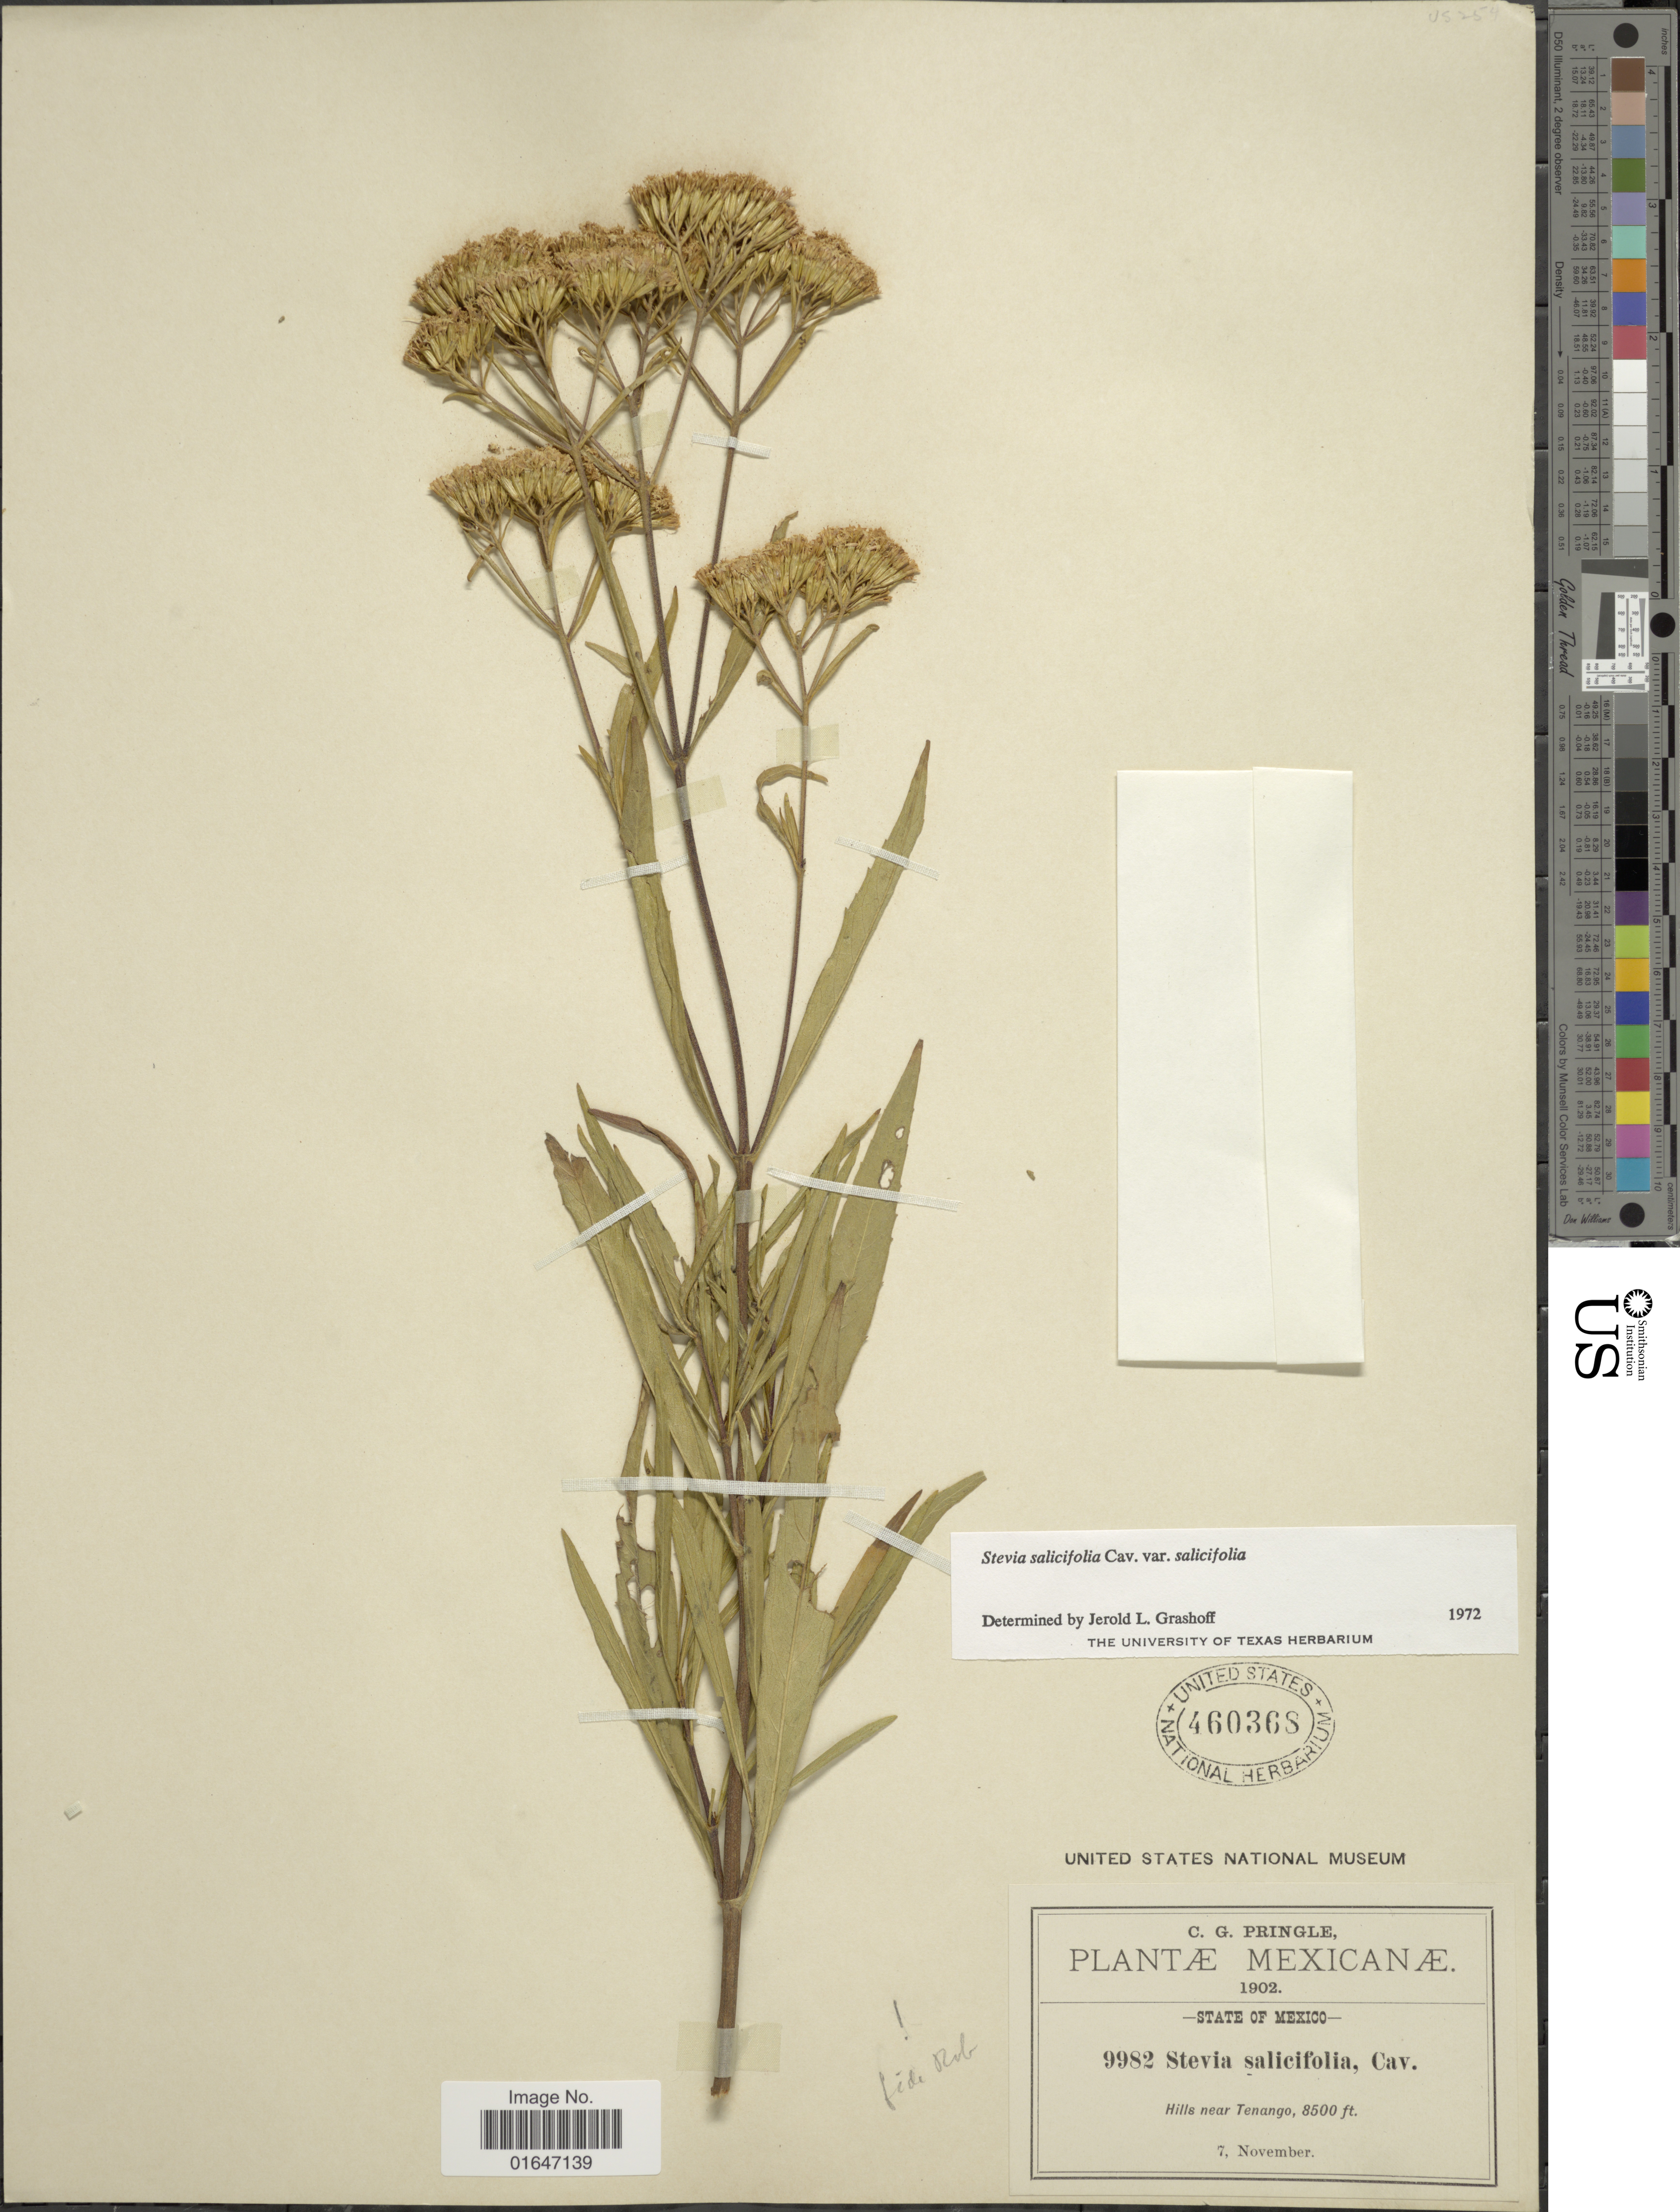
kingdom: Plantae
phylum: Tracheophyta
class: Magnoliopsida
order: Asterales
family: Asteraceae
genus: Stevia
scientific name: Stevia salicifolia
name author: Cav.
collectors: C. G. Pringle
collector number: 9982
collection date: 1902-11-07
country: Mexico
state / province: México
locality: State of Mexico, Hills near Tenango.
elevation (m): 2591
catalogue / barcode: US 460368